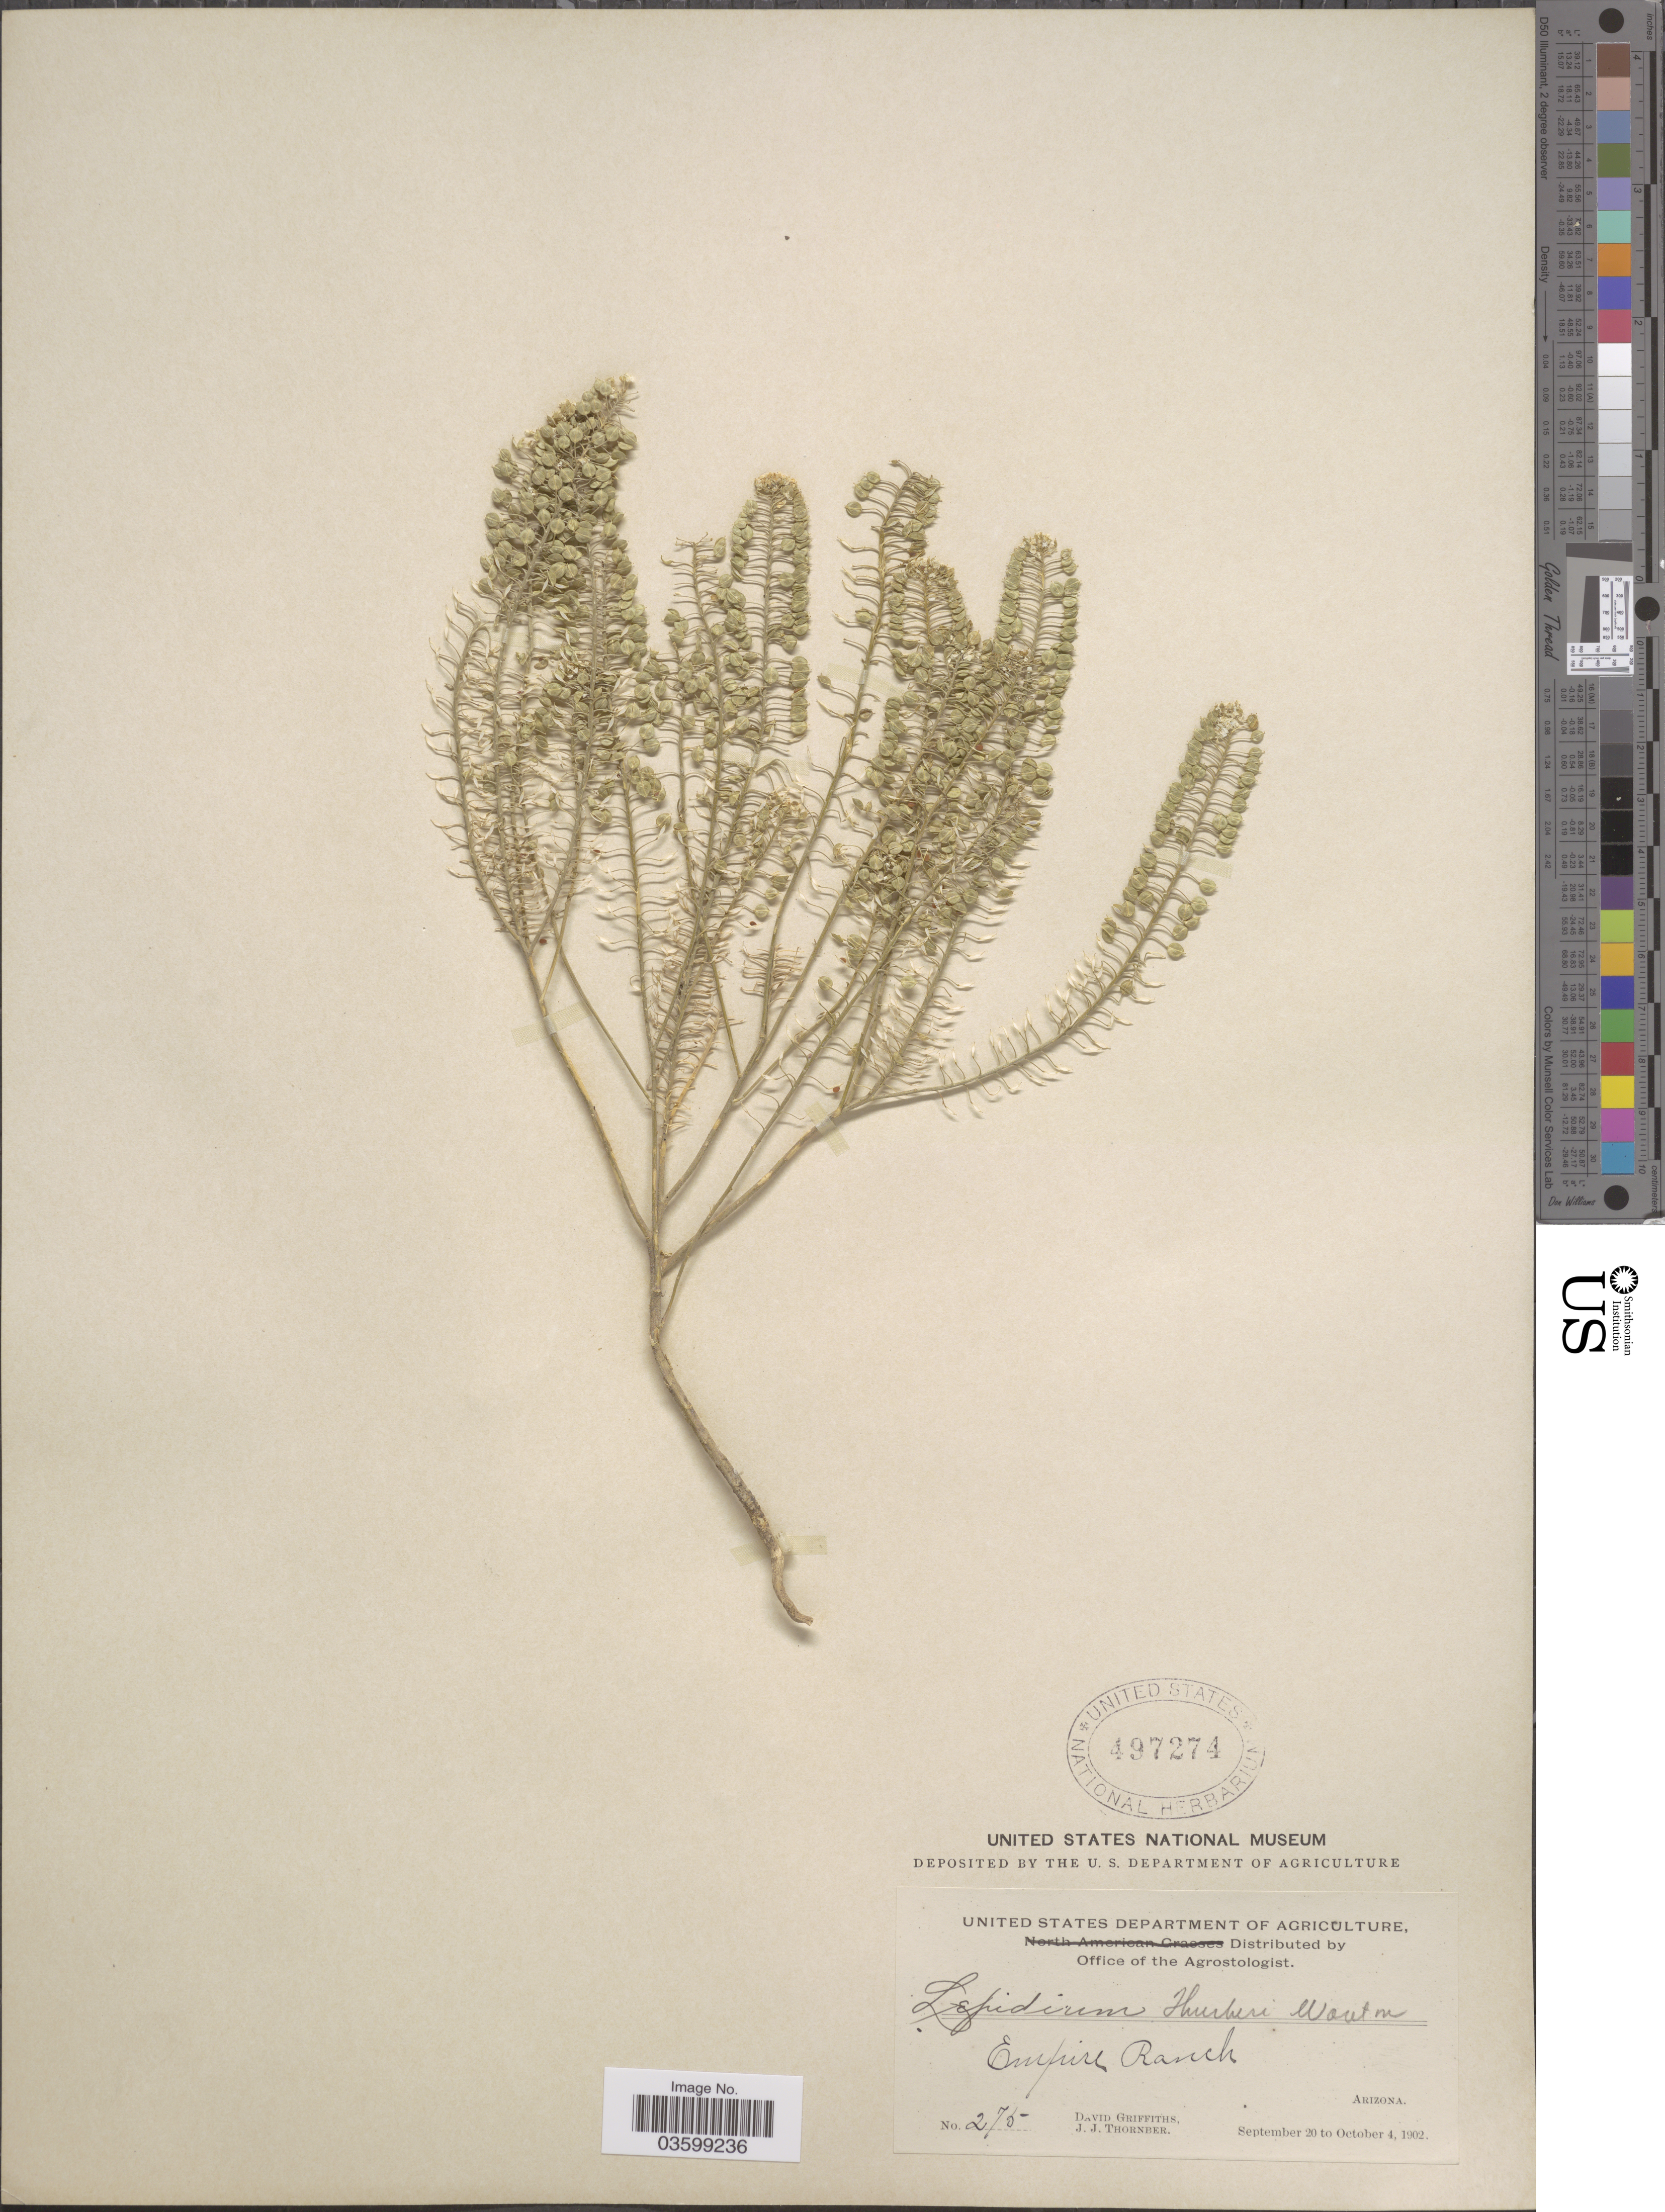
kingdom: Plantae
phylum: Tracheophyta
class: Magnoliopsida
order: Brassicales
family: Brassicaceae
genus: Lepidium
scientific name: Lepidium thurberi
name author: Wooton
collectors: D. Griffiths & J. Thornber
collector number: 275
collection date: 1902-09-20/1902-10-04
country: United States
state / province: Arizona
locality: Empire Ranch.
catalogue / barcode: US 497274